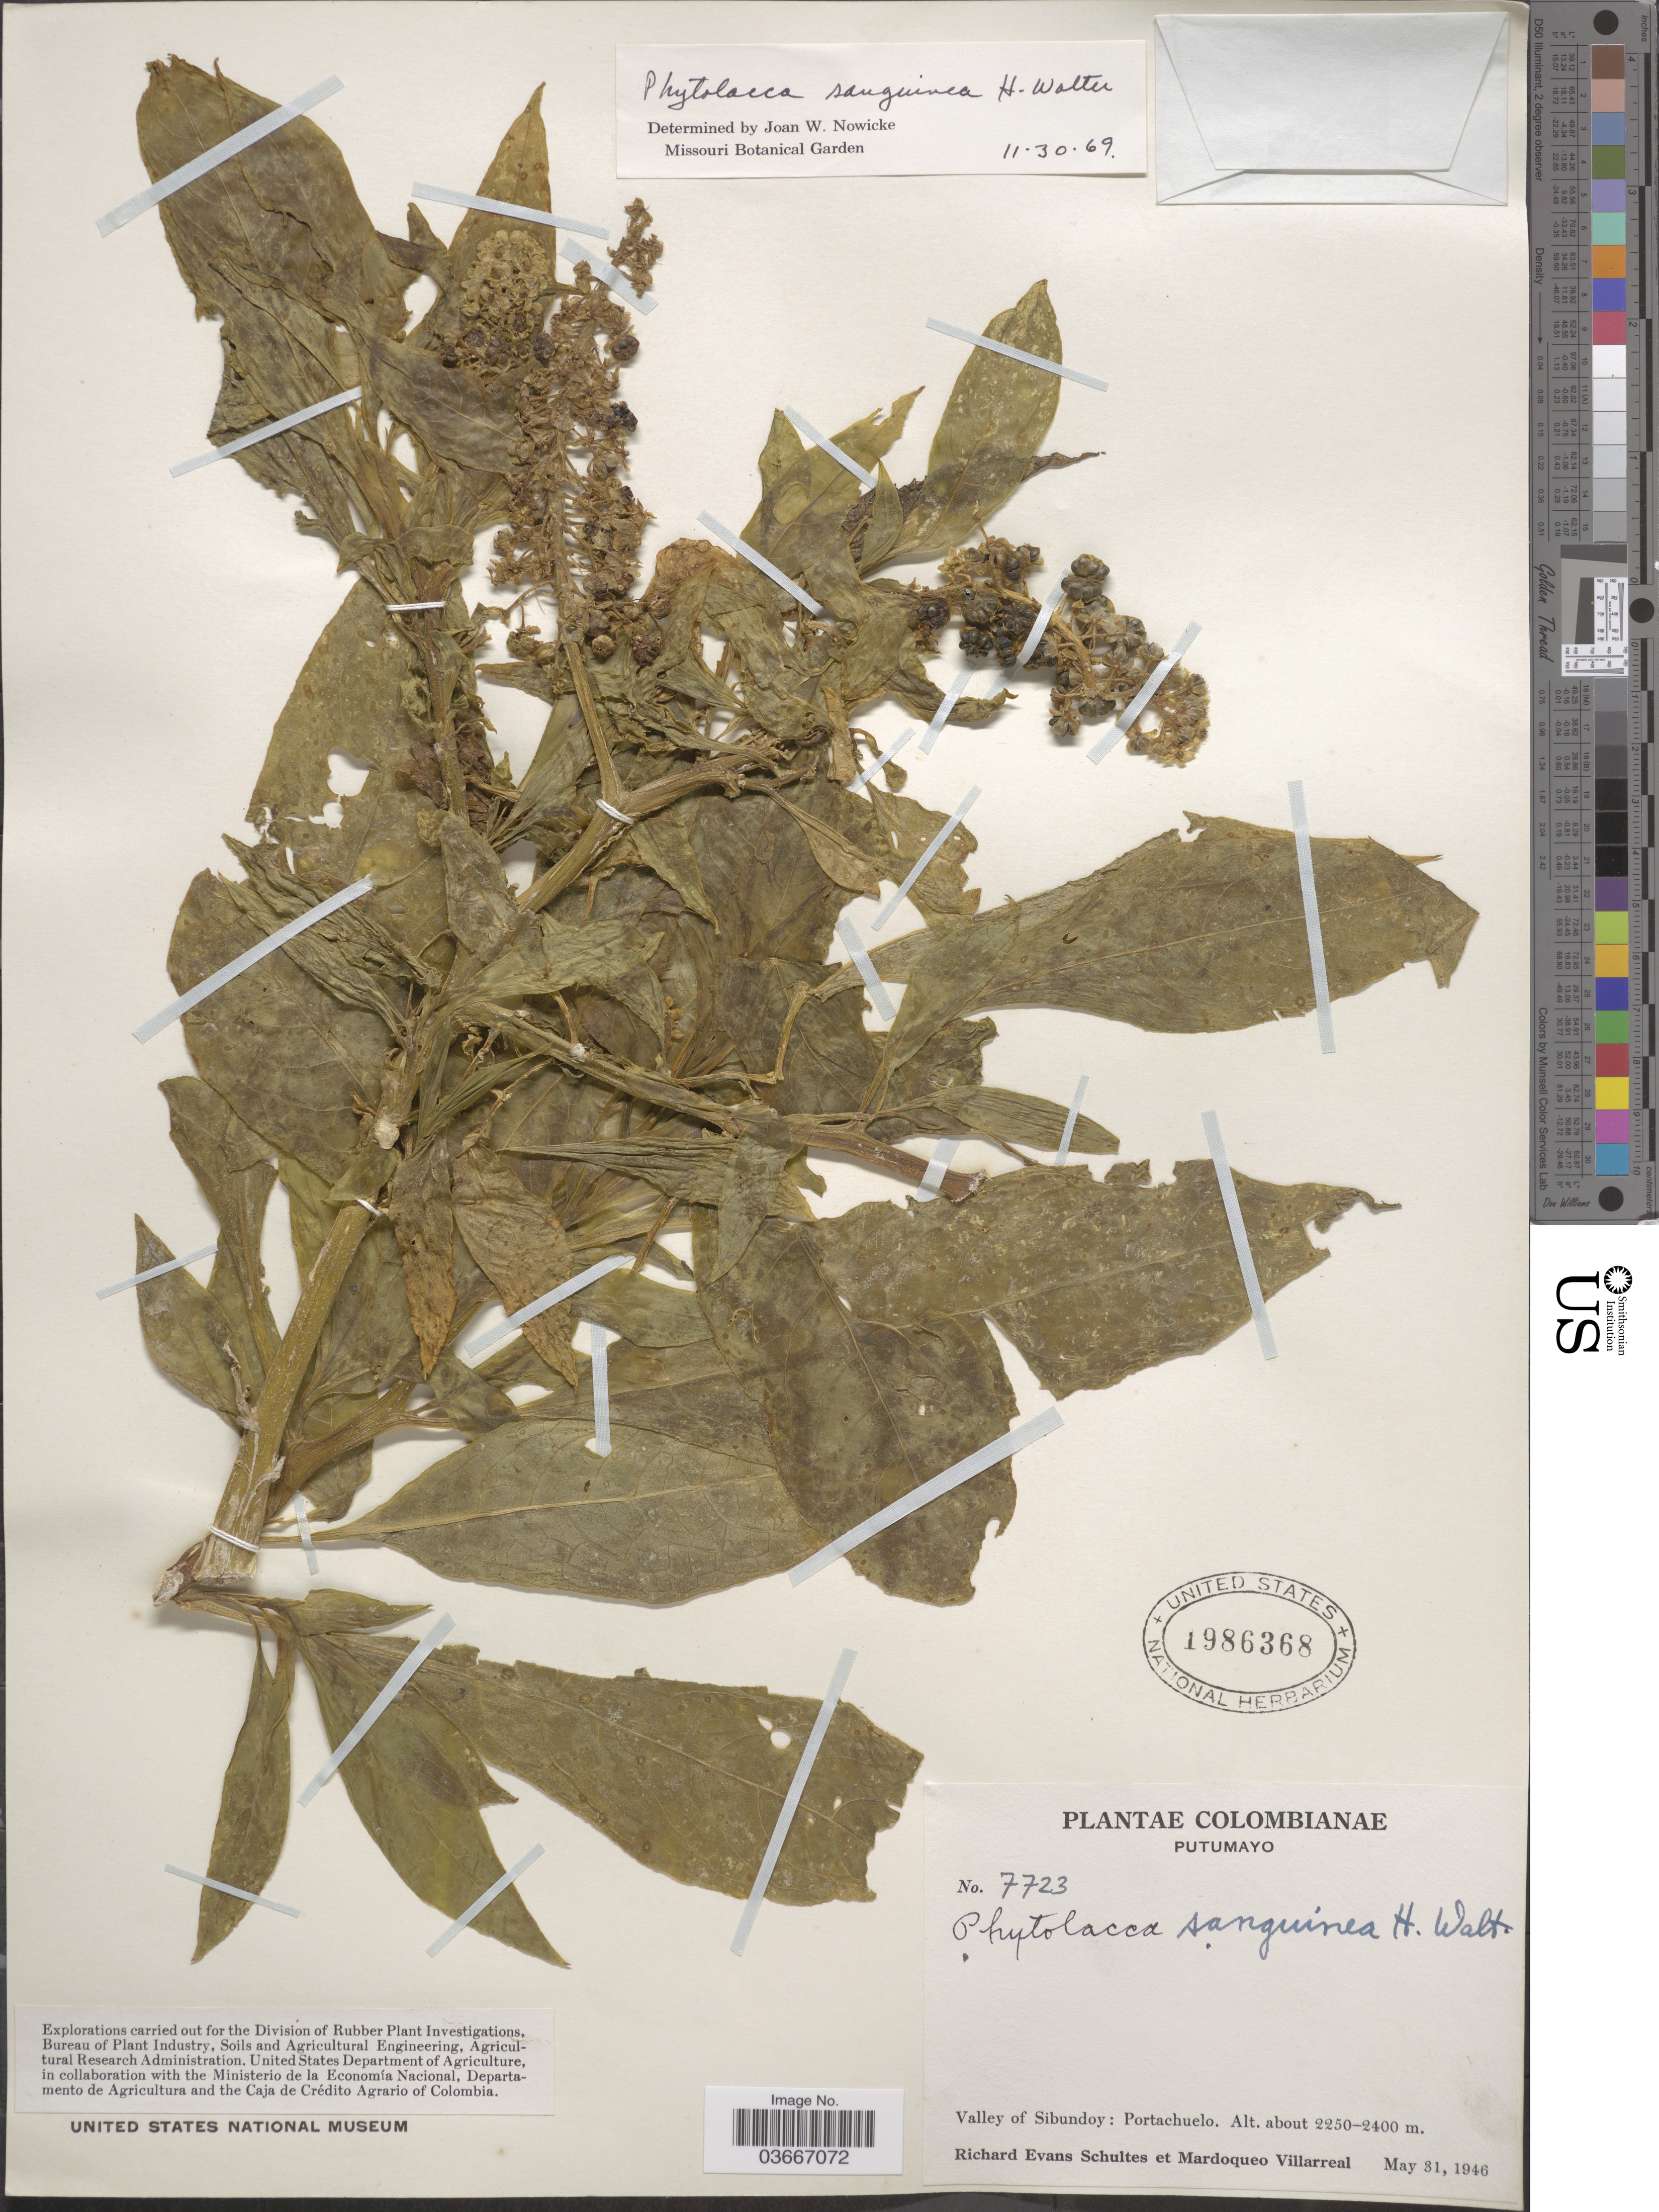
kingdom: Plantae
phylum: Tracheophyta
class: Magnoliopsida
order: Caryophyllales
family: Phytolaccaceae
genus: Phytolacca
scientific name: Phytolacca sanguinea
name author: H. Walter in Engl.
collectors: R. E. Schultes & M. Villarreal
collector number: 7723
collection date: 1946-05-31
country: Colombia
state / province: Putumayo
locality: Valley of Sibundoy: Portachuelo.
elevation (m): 2250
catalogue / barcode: US 1986368